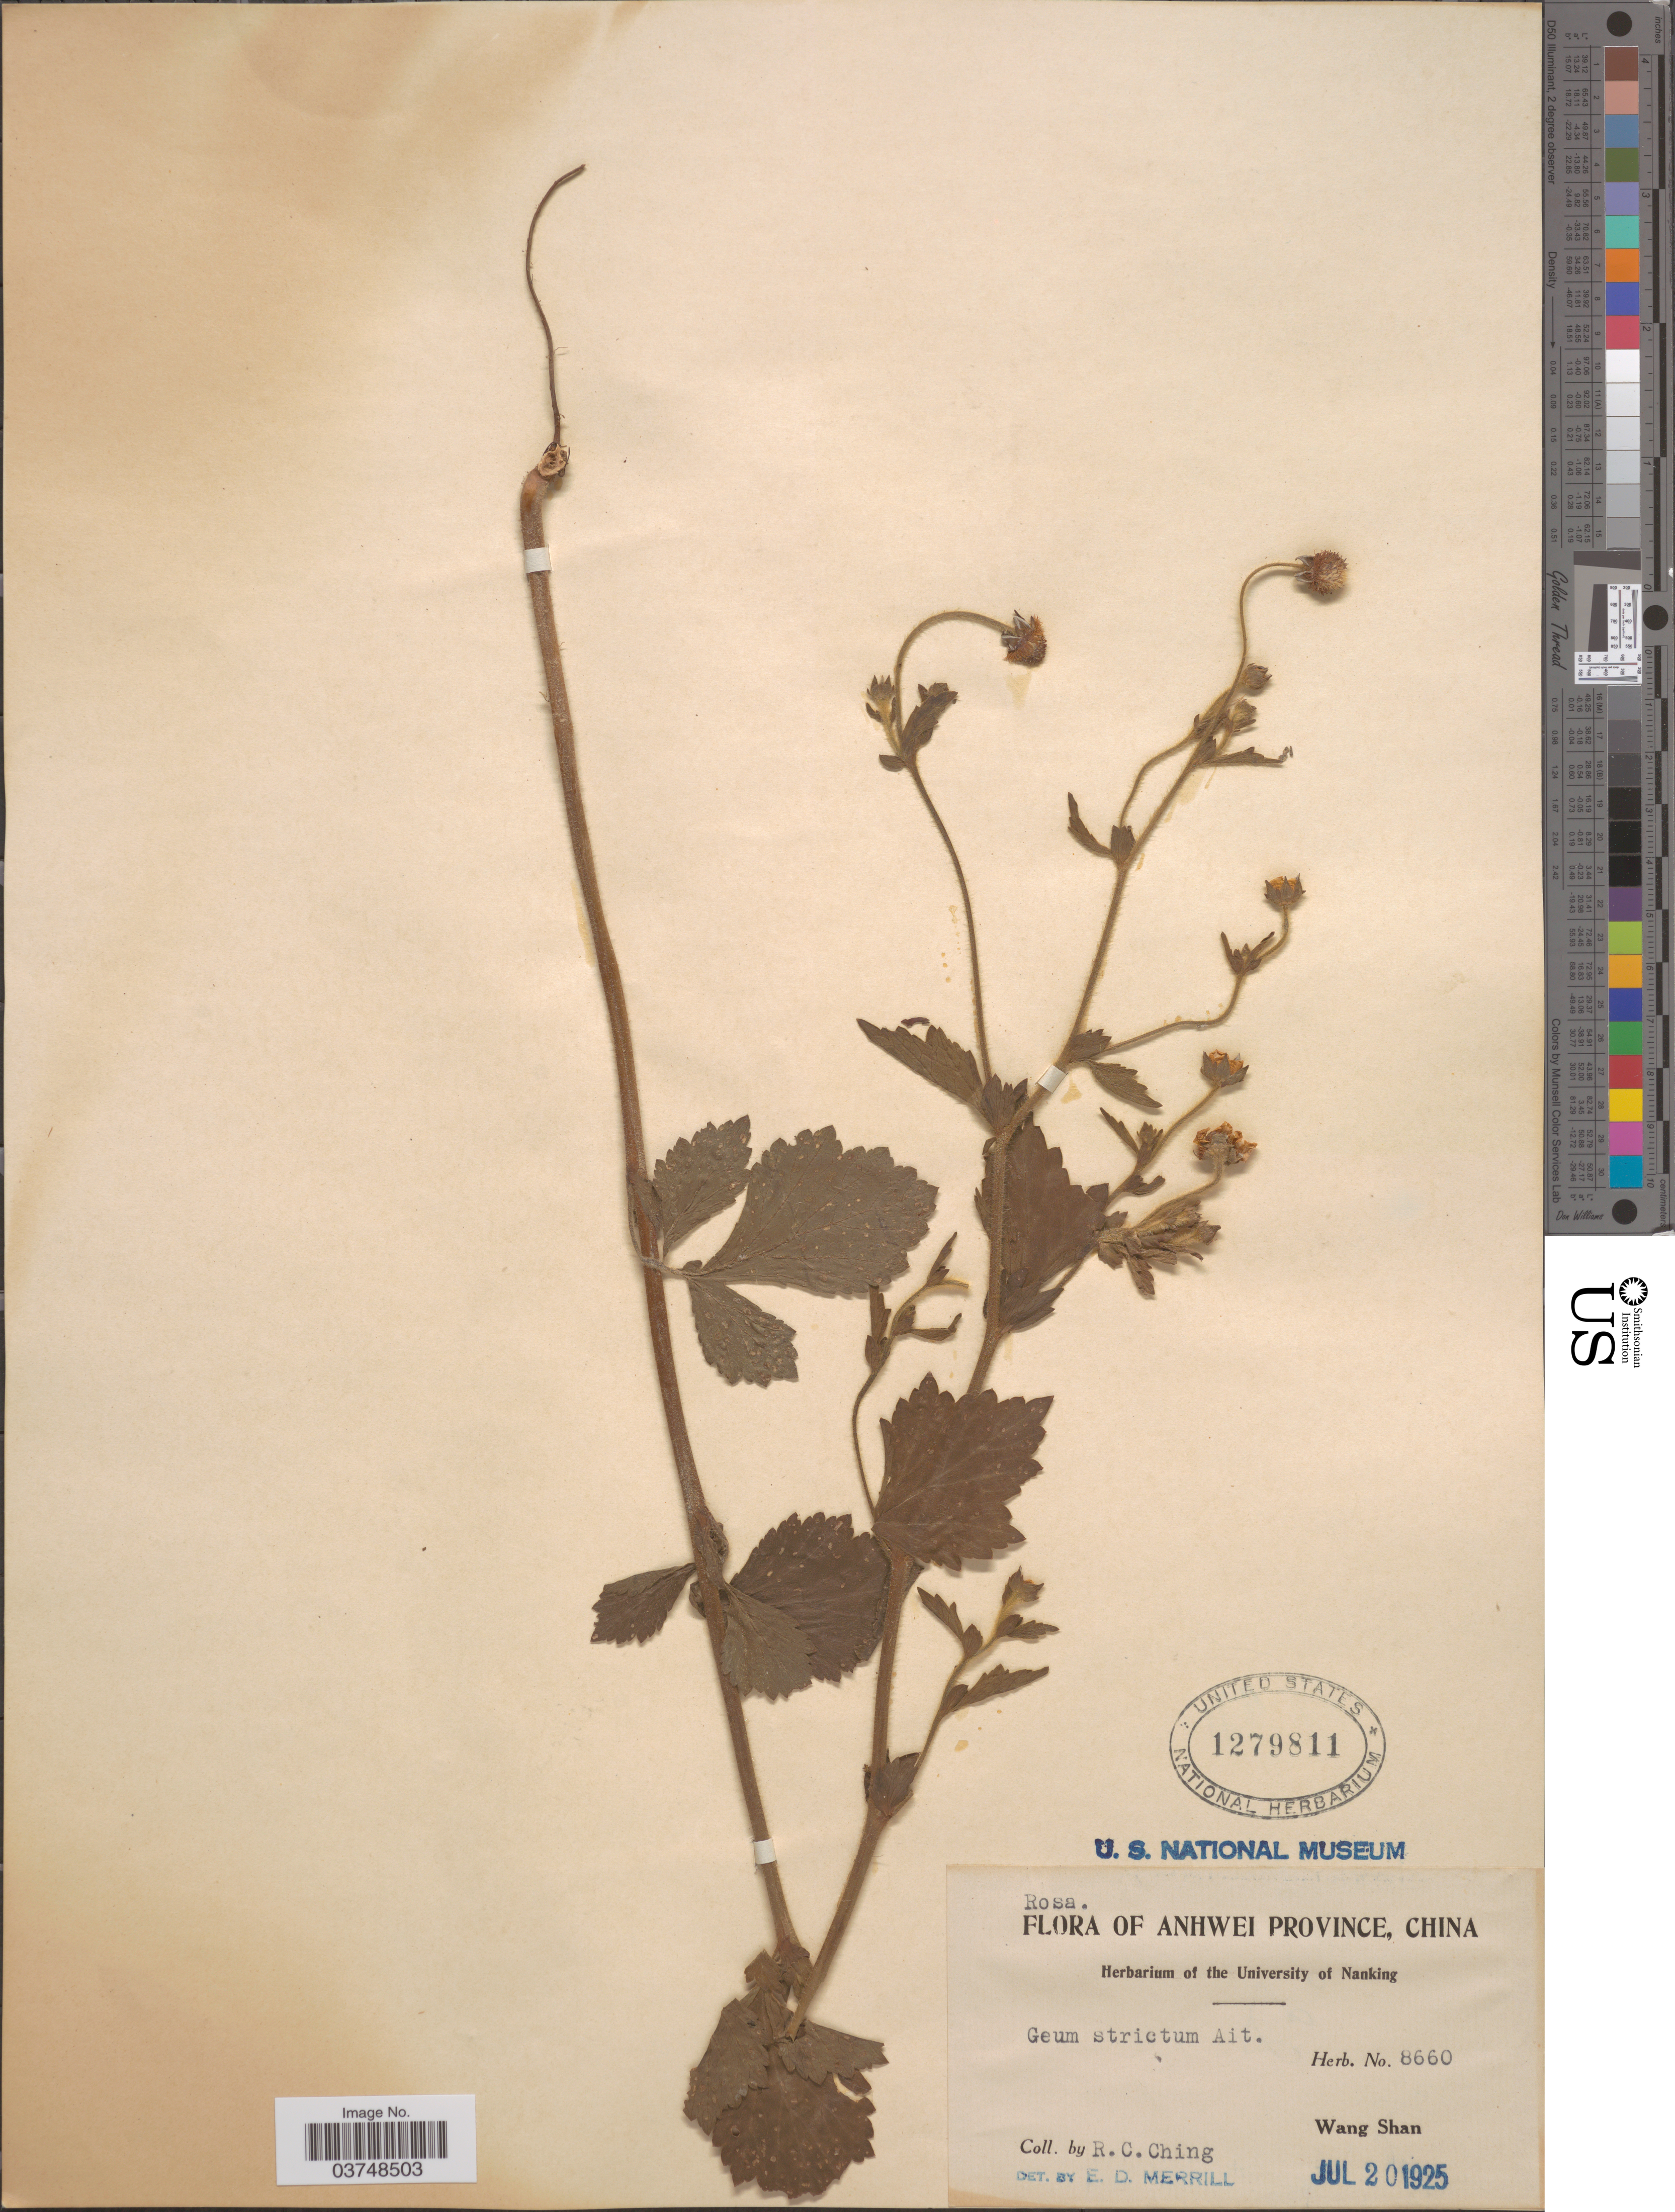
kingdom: Plantae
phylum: Tracheophyta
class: Magnoliopsida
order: Rosales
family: Rosaceae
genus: Geum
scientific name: Geum strictum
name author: Aiton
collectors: R. C. Ching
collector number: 8660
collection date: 1925-07-20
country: China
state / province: Anhui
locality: Anhwei Province. Wang Shan.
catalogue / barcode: US 1279811